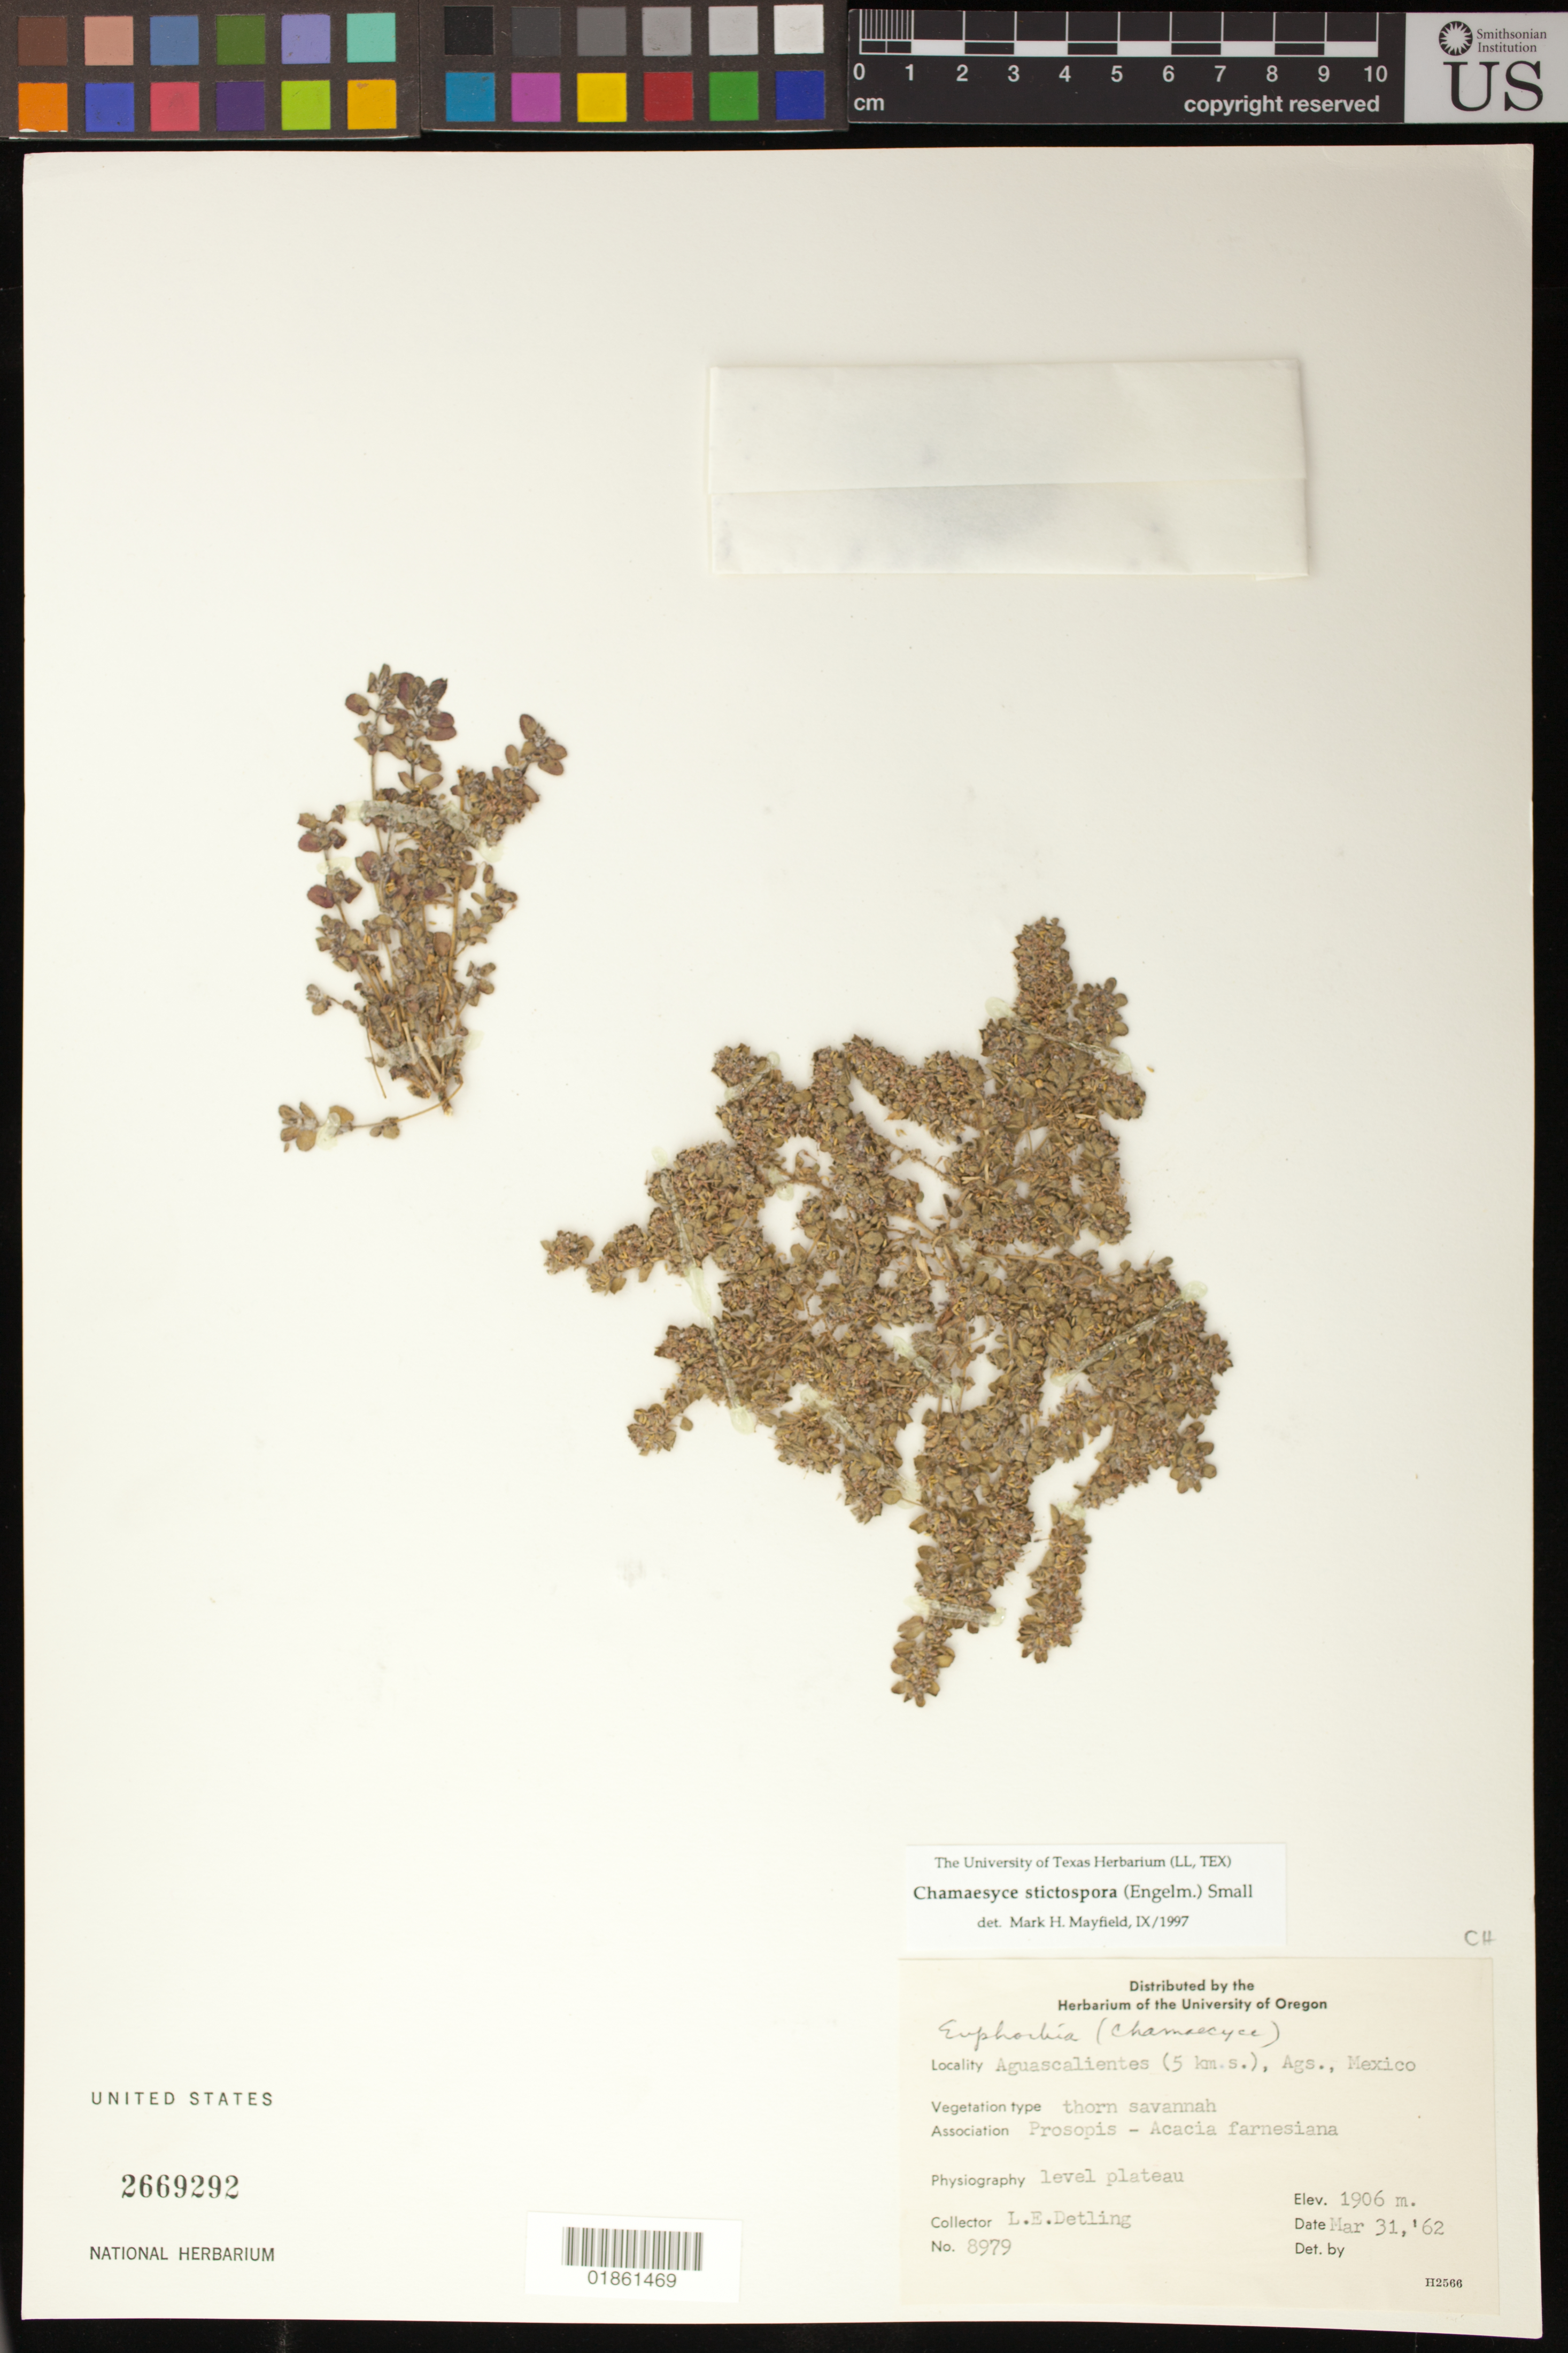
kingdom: Plantae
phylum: Tracheophyta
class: Magnoliopsida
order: Malpighiales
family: Euphorbiaceae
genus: Euphorbia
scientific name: Euphorbia stictospora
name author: Engelm.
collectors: L. E. Detling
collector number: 8979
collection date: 1962-03-31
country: Mexico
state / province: Aguascalientes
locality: Aguascalientes (5km. s.)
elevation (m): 1906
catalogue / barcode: US 2669292